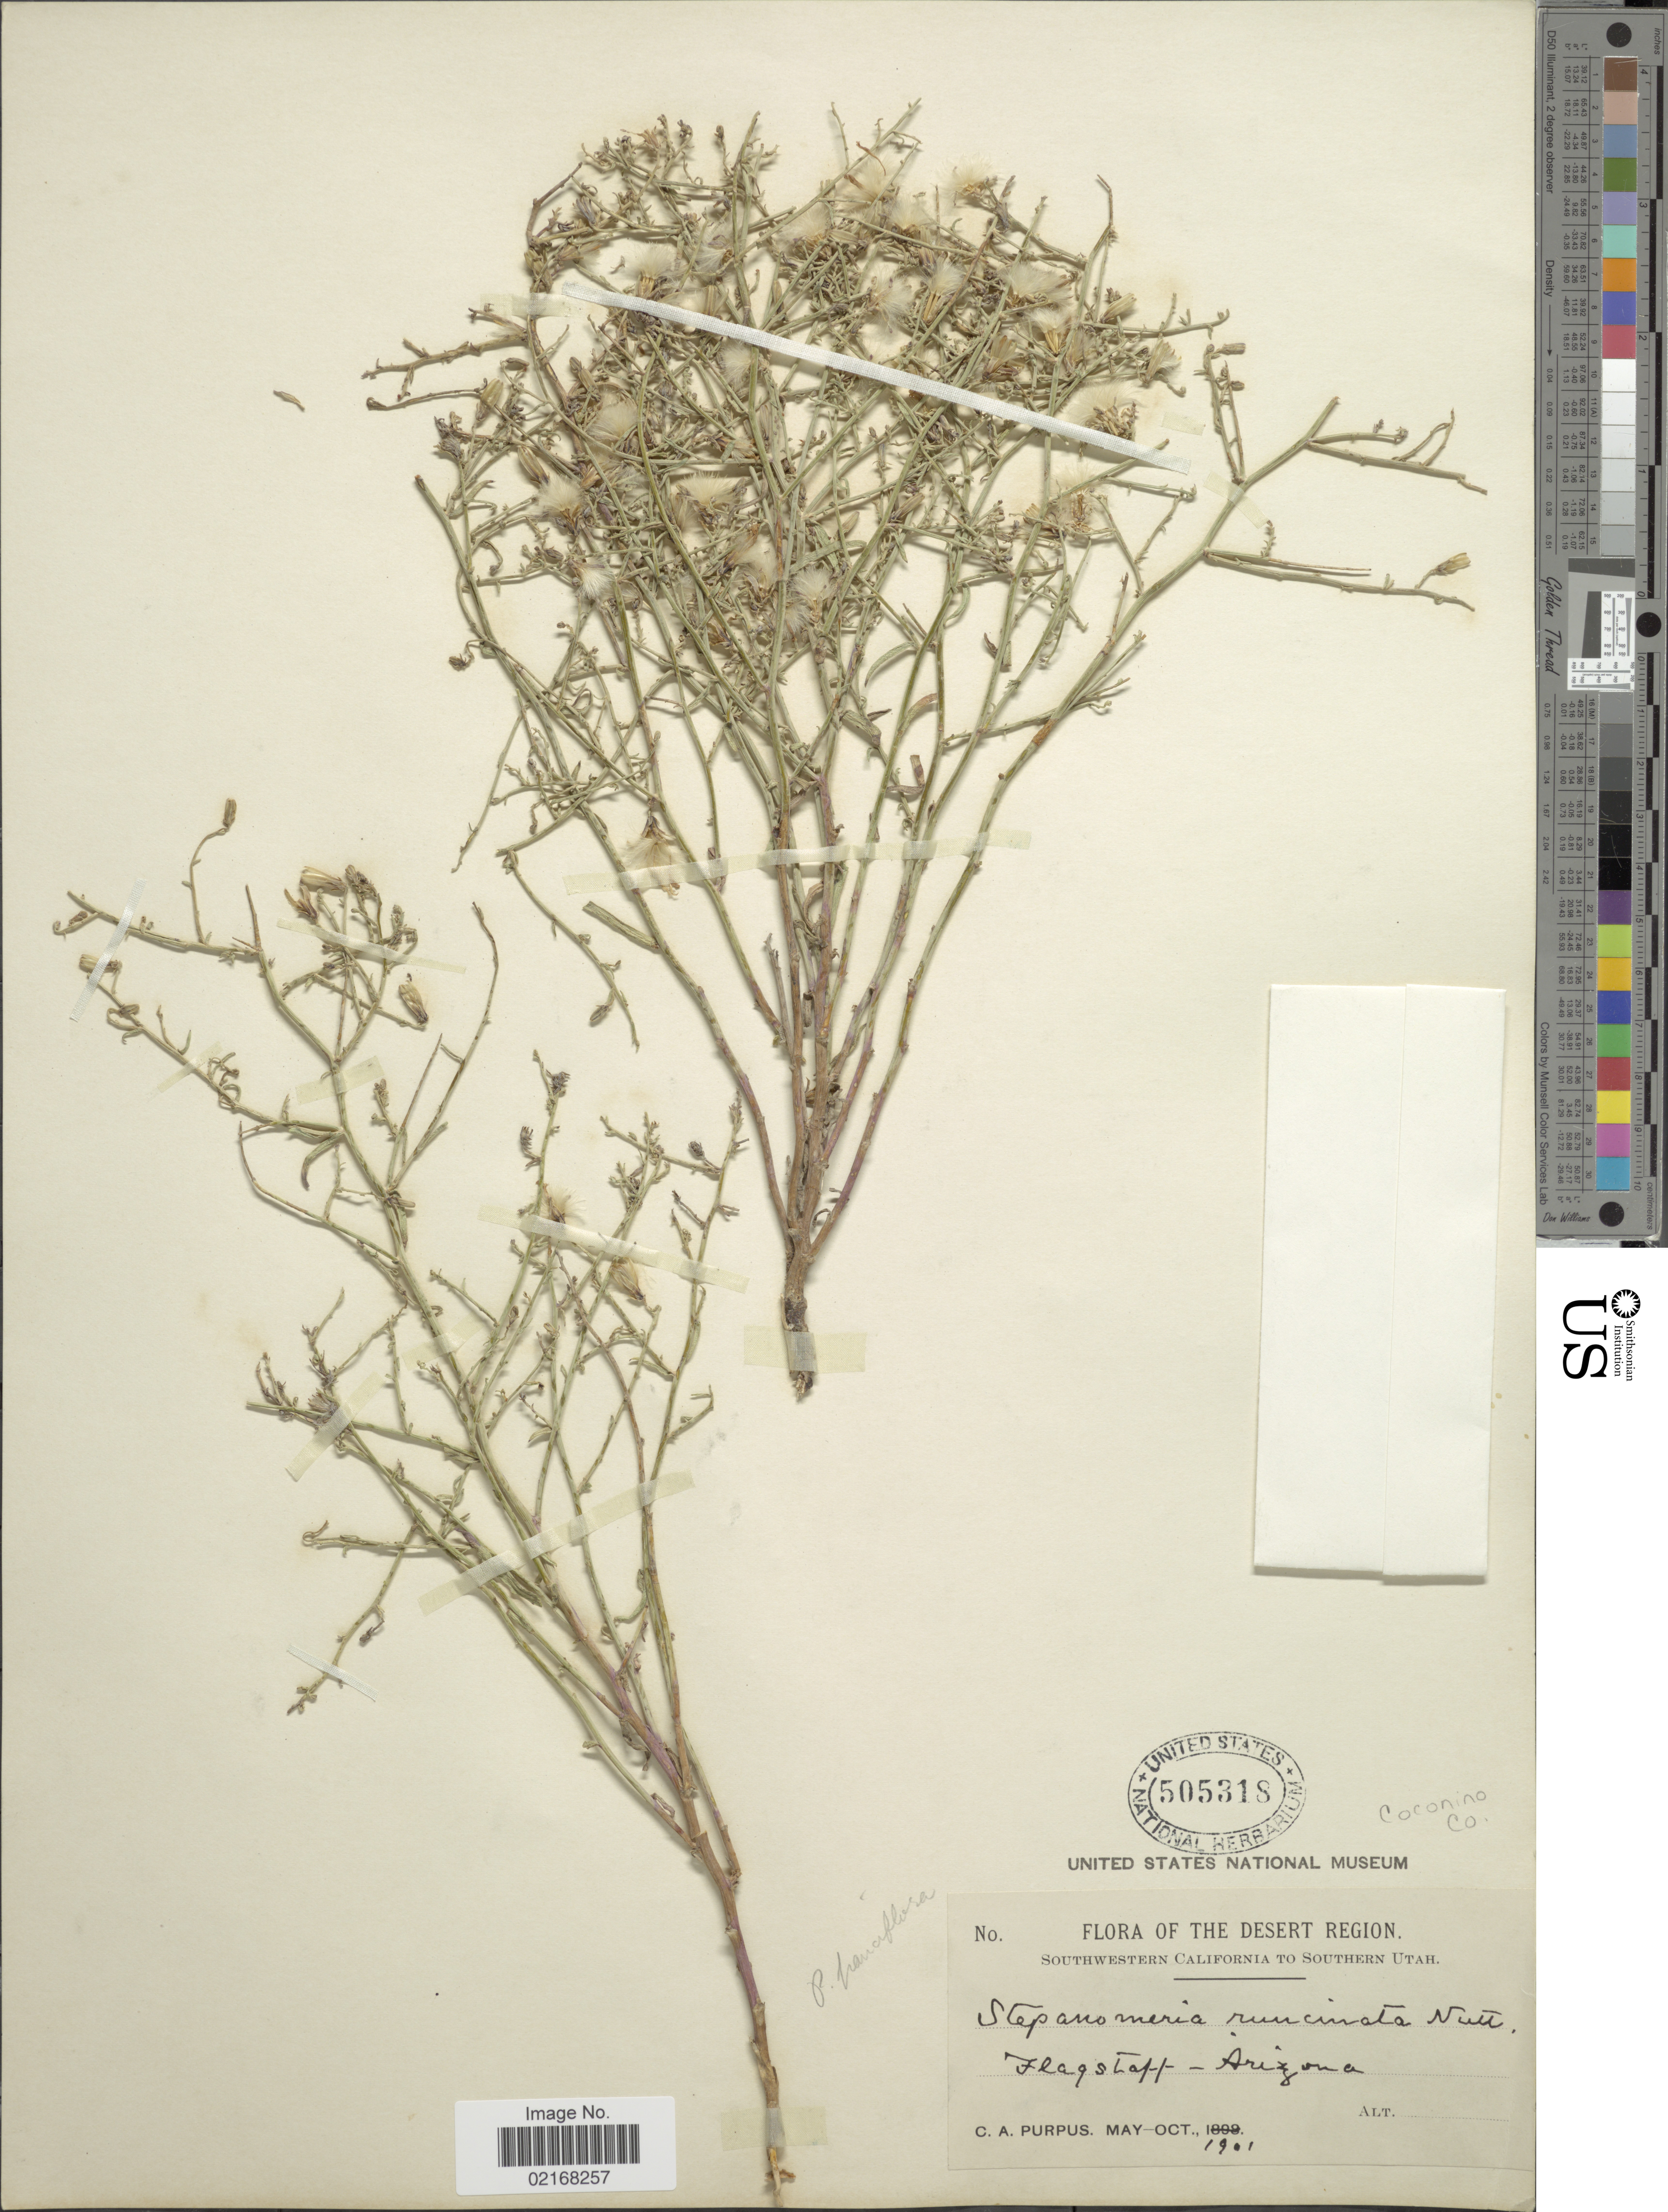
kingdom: Plantae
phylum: Tracheophyta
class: Magnoliopsida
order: Asterales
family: Asteraceae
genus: Stephanomeria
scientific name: Stephanomeria pauciflora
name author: (Torr.) A. Nelson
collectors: C. A. Purpus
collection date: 1901-05/1901-10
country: United States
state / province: Arizona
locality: Desert Region. Southwestern California to Southern Utah. Flagstaff - Arizona. Coconino Co.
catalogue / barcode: US 505318